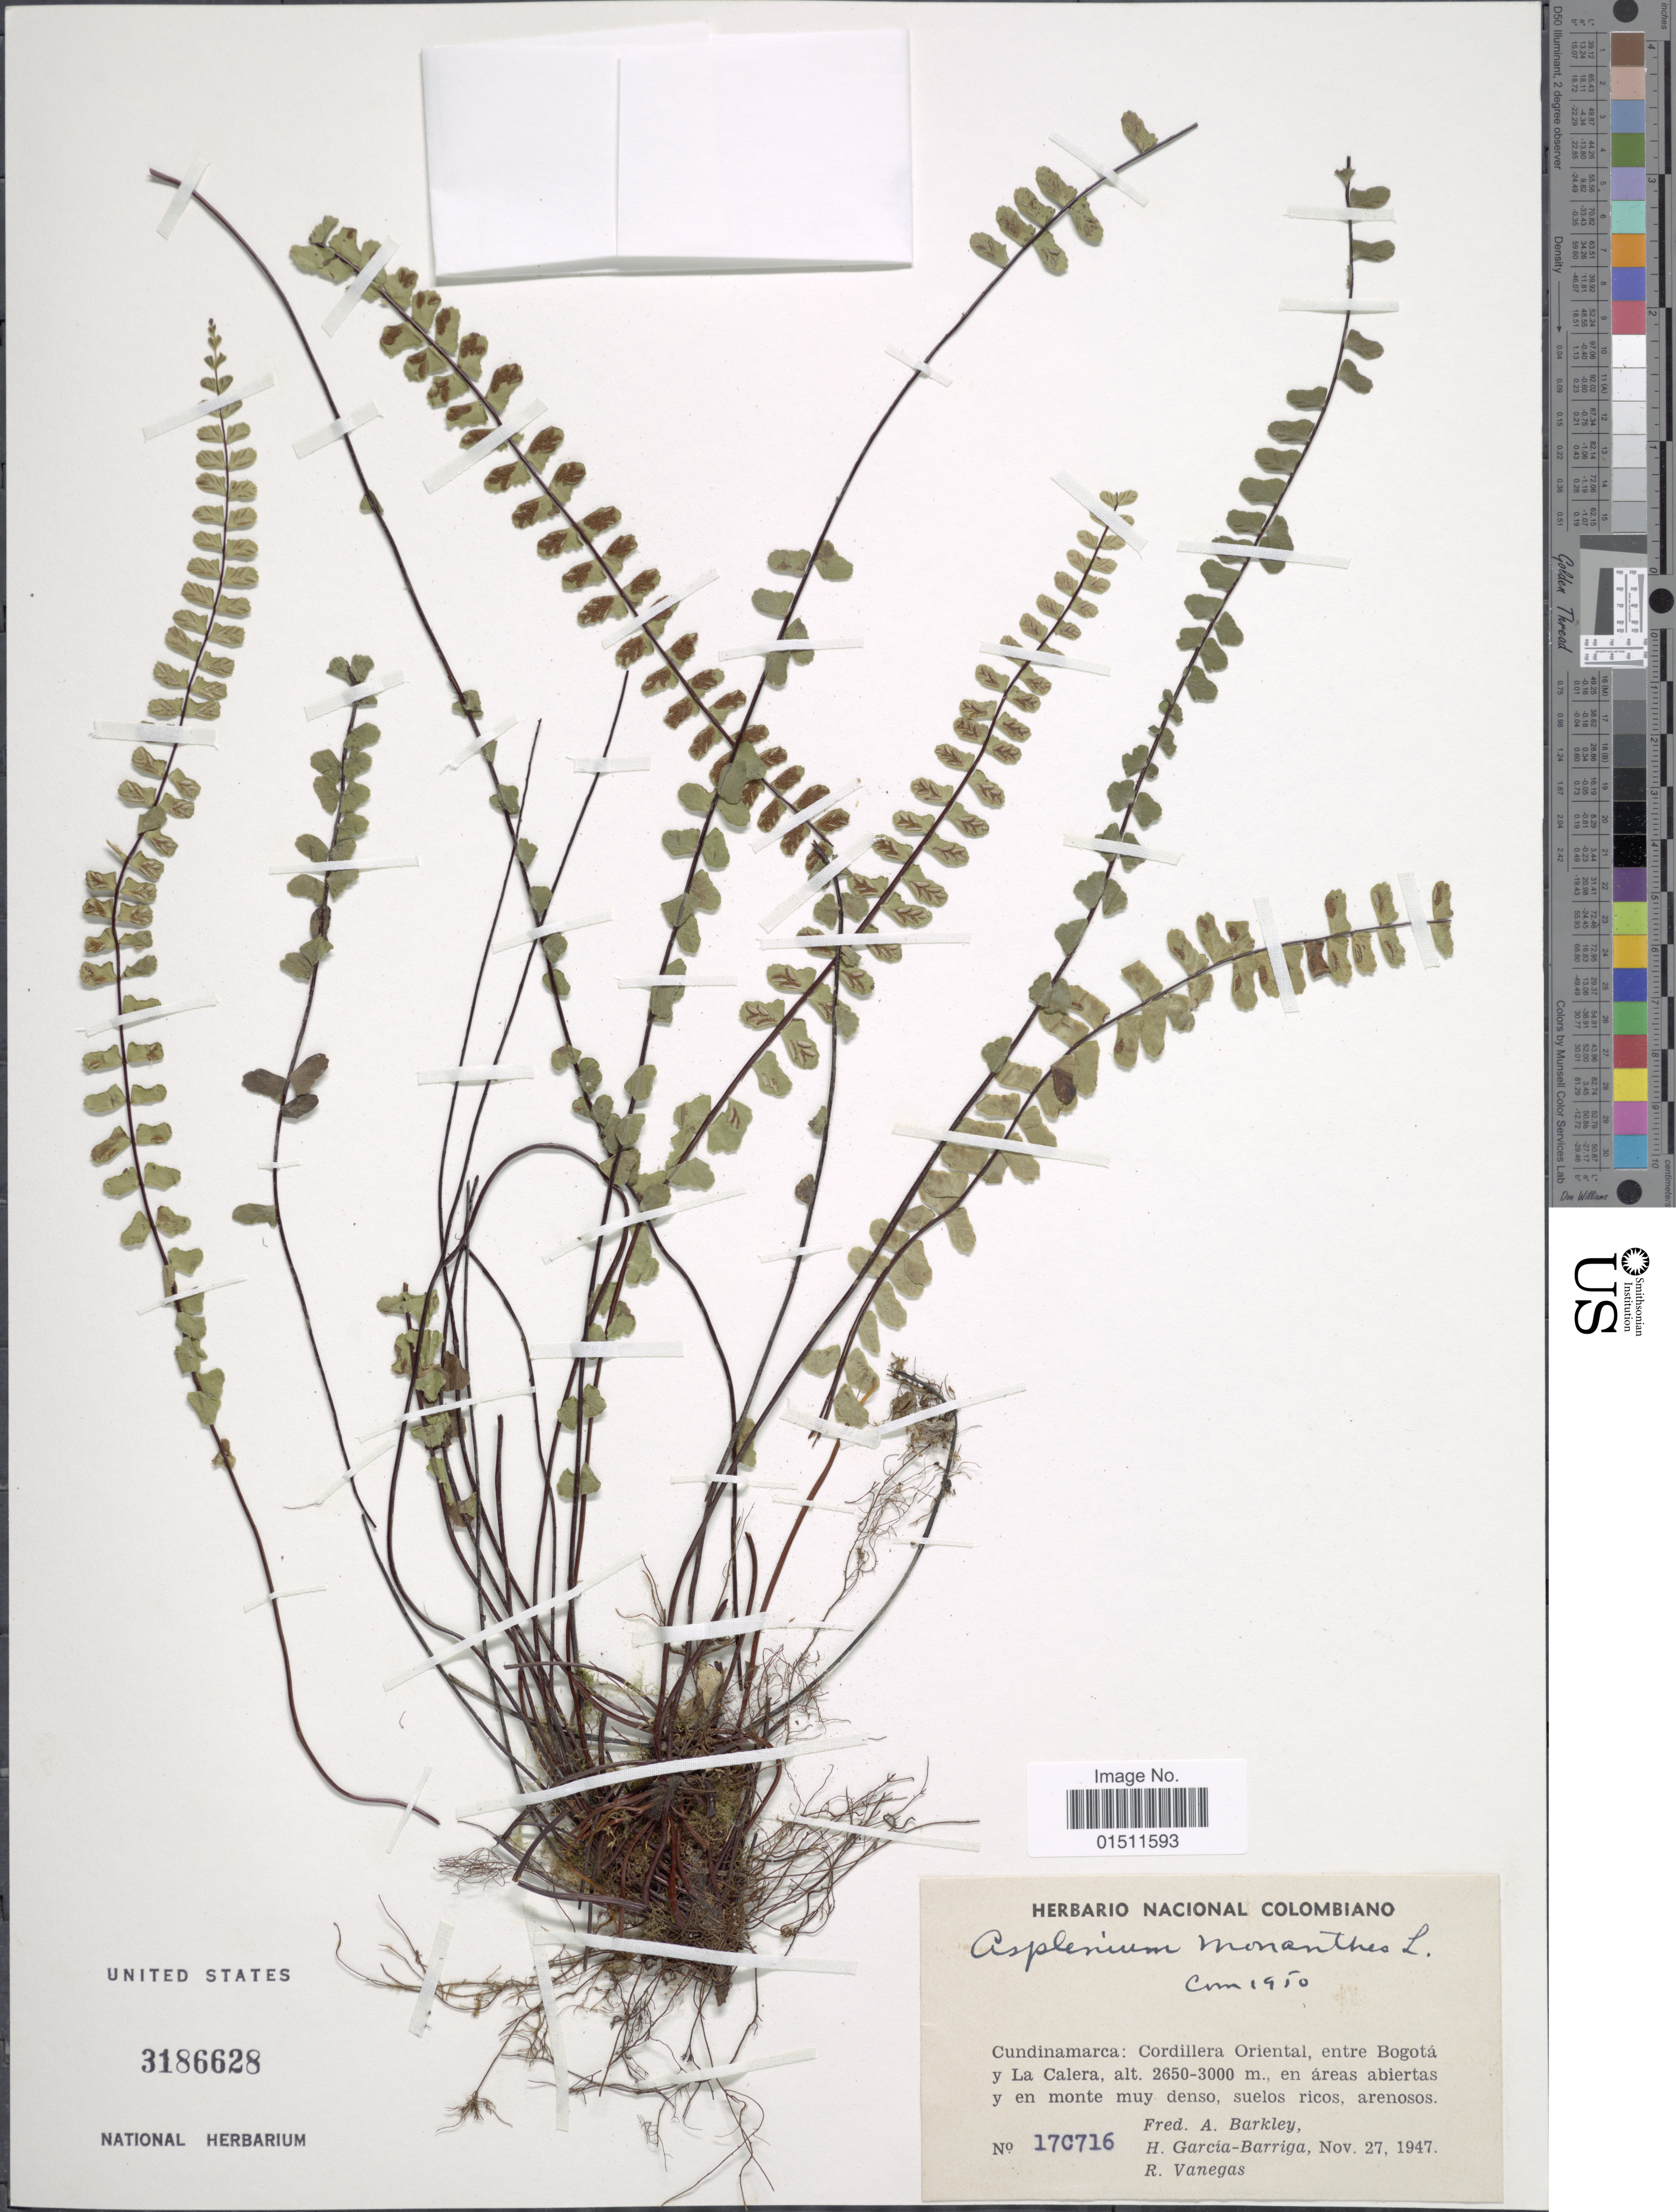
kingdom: Plantae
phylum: Tracheophyta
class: Polypodiopsida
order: Polypodiales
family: Aspleniaceae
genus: Asplenium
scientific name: Asplenium monanthes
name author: L.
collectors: F. A. Barkley, H. Garcia-Barriga & R. Vanegas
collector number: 17C716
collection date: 1947-11-27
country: Colombia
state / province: Cundinamarca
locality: Cordillera Oriental, entre Bogota y La Calera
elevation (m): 2650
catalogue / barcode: US 3186628